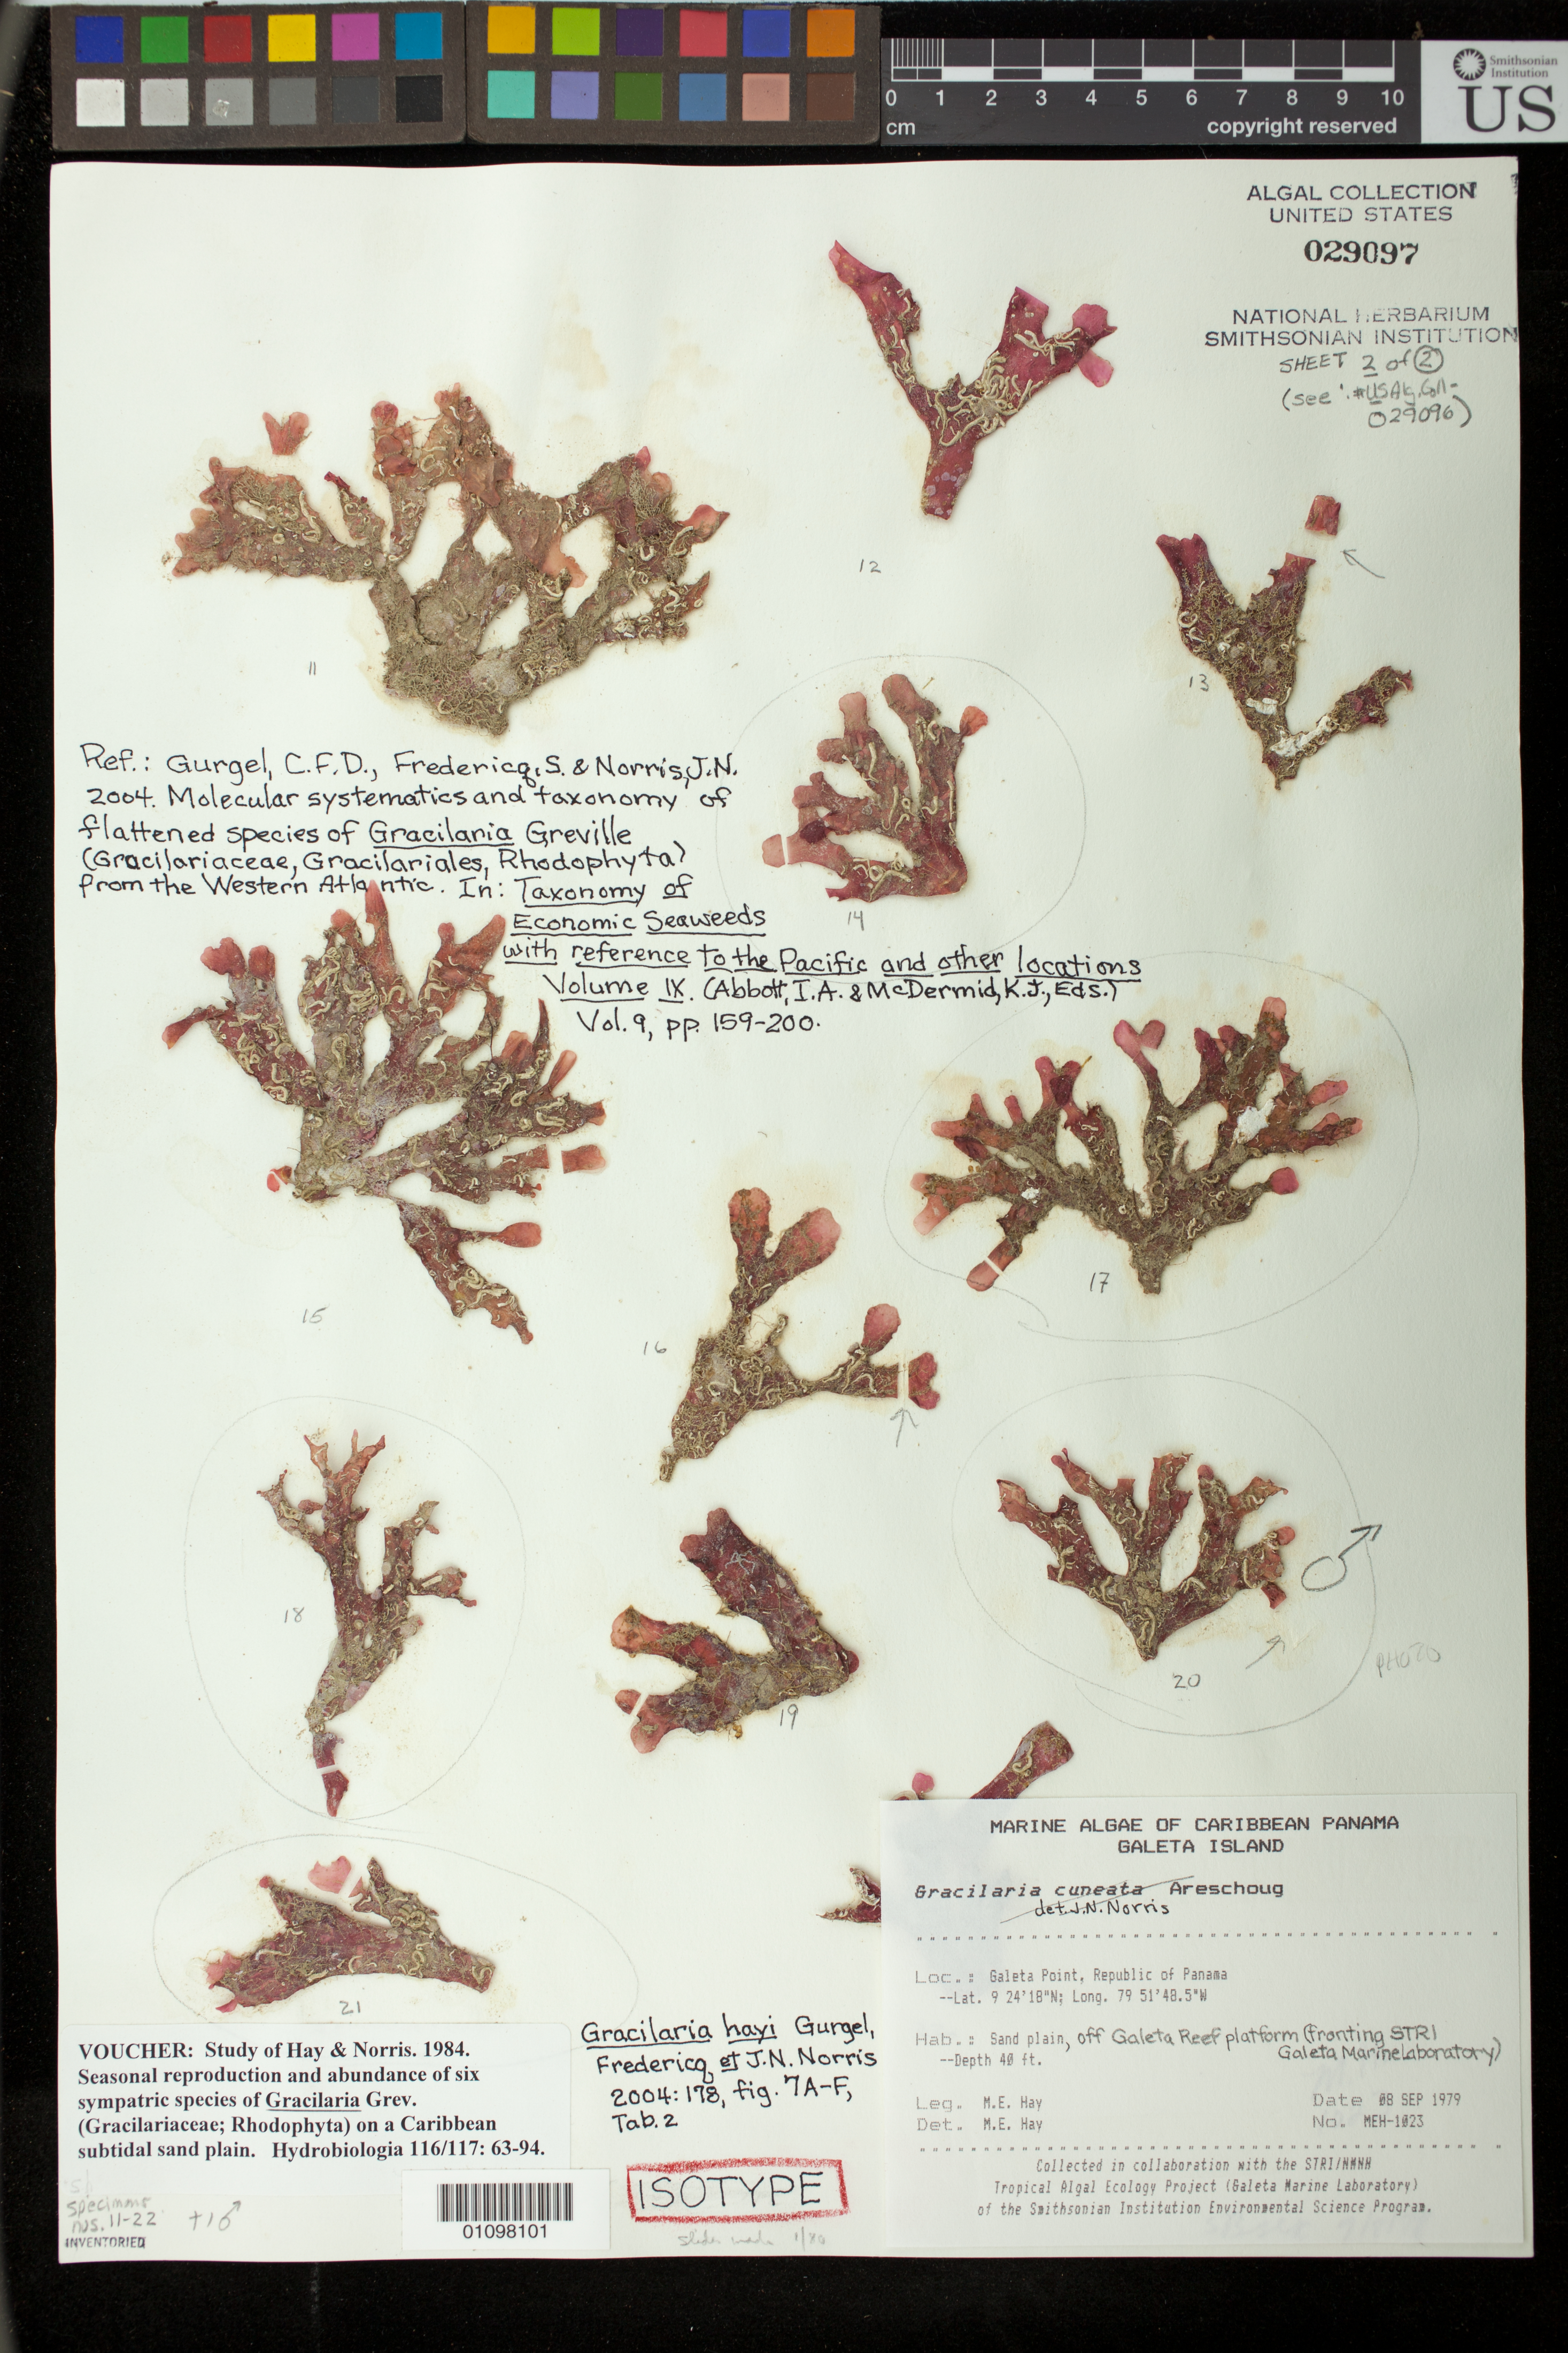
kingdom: Plantae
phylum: Rhodophyta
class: Florideophyceae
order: Gracilariales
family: Gracilariaceae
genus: Gracilaria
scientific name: Gracilaria hayi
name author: Gurgel et al. in I.A. Abbott & McDermid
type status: Isotype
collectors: M. E. Hay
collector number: MEH-1023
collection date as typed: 08 Sep 1979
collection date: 1979-09-08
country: Panama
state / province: Colón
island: Galeta Island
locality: Galeta Point, off Galeta Reef platform (fronting STRI Galeta Marine Laboratory)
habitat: sand plain, depth 40 ft.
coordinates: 9 24'18"N, 79 51'48.5"W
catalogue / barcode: US 29097